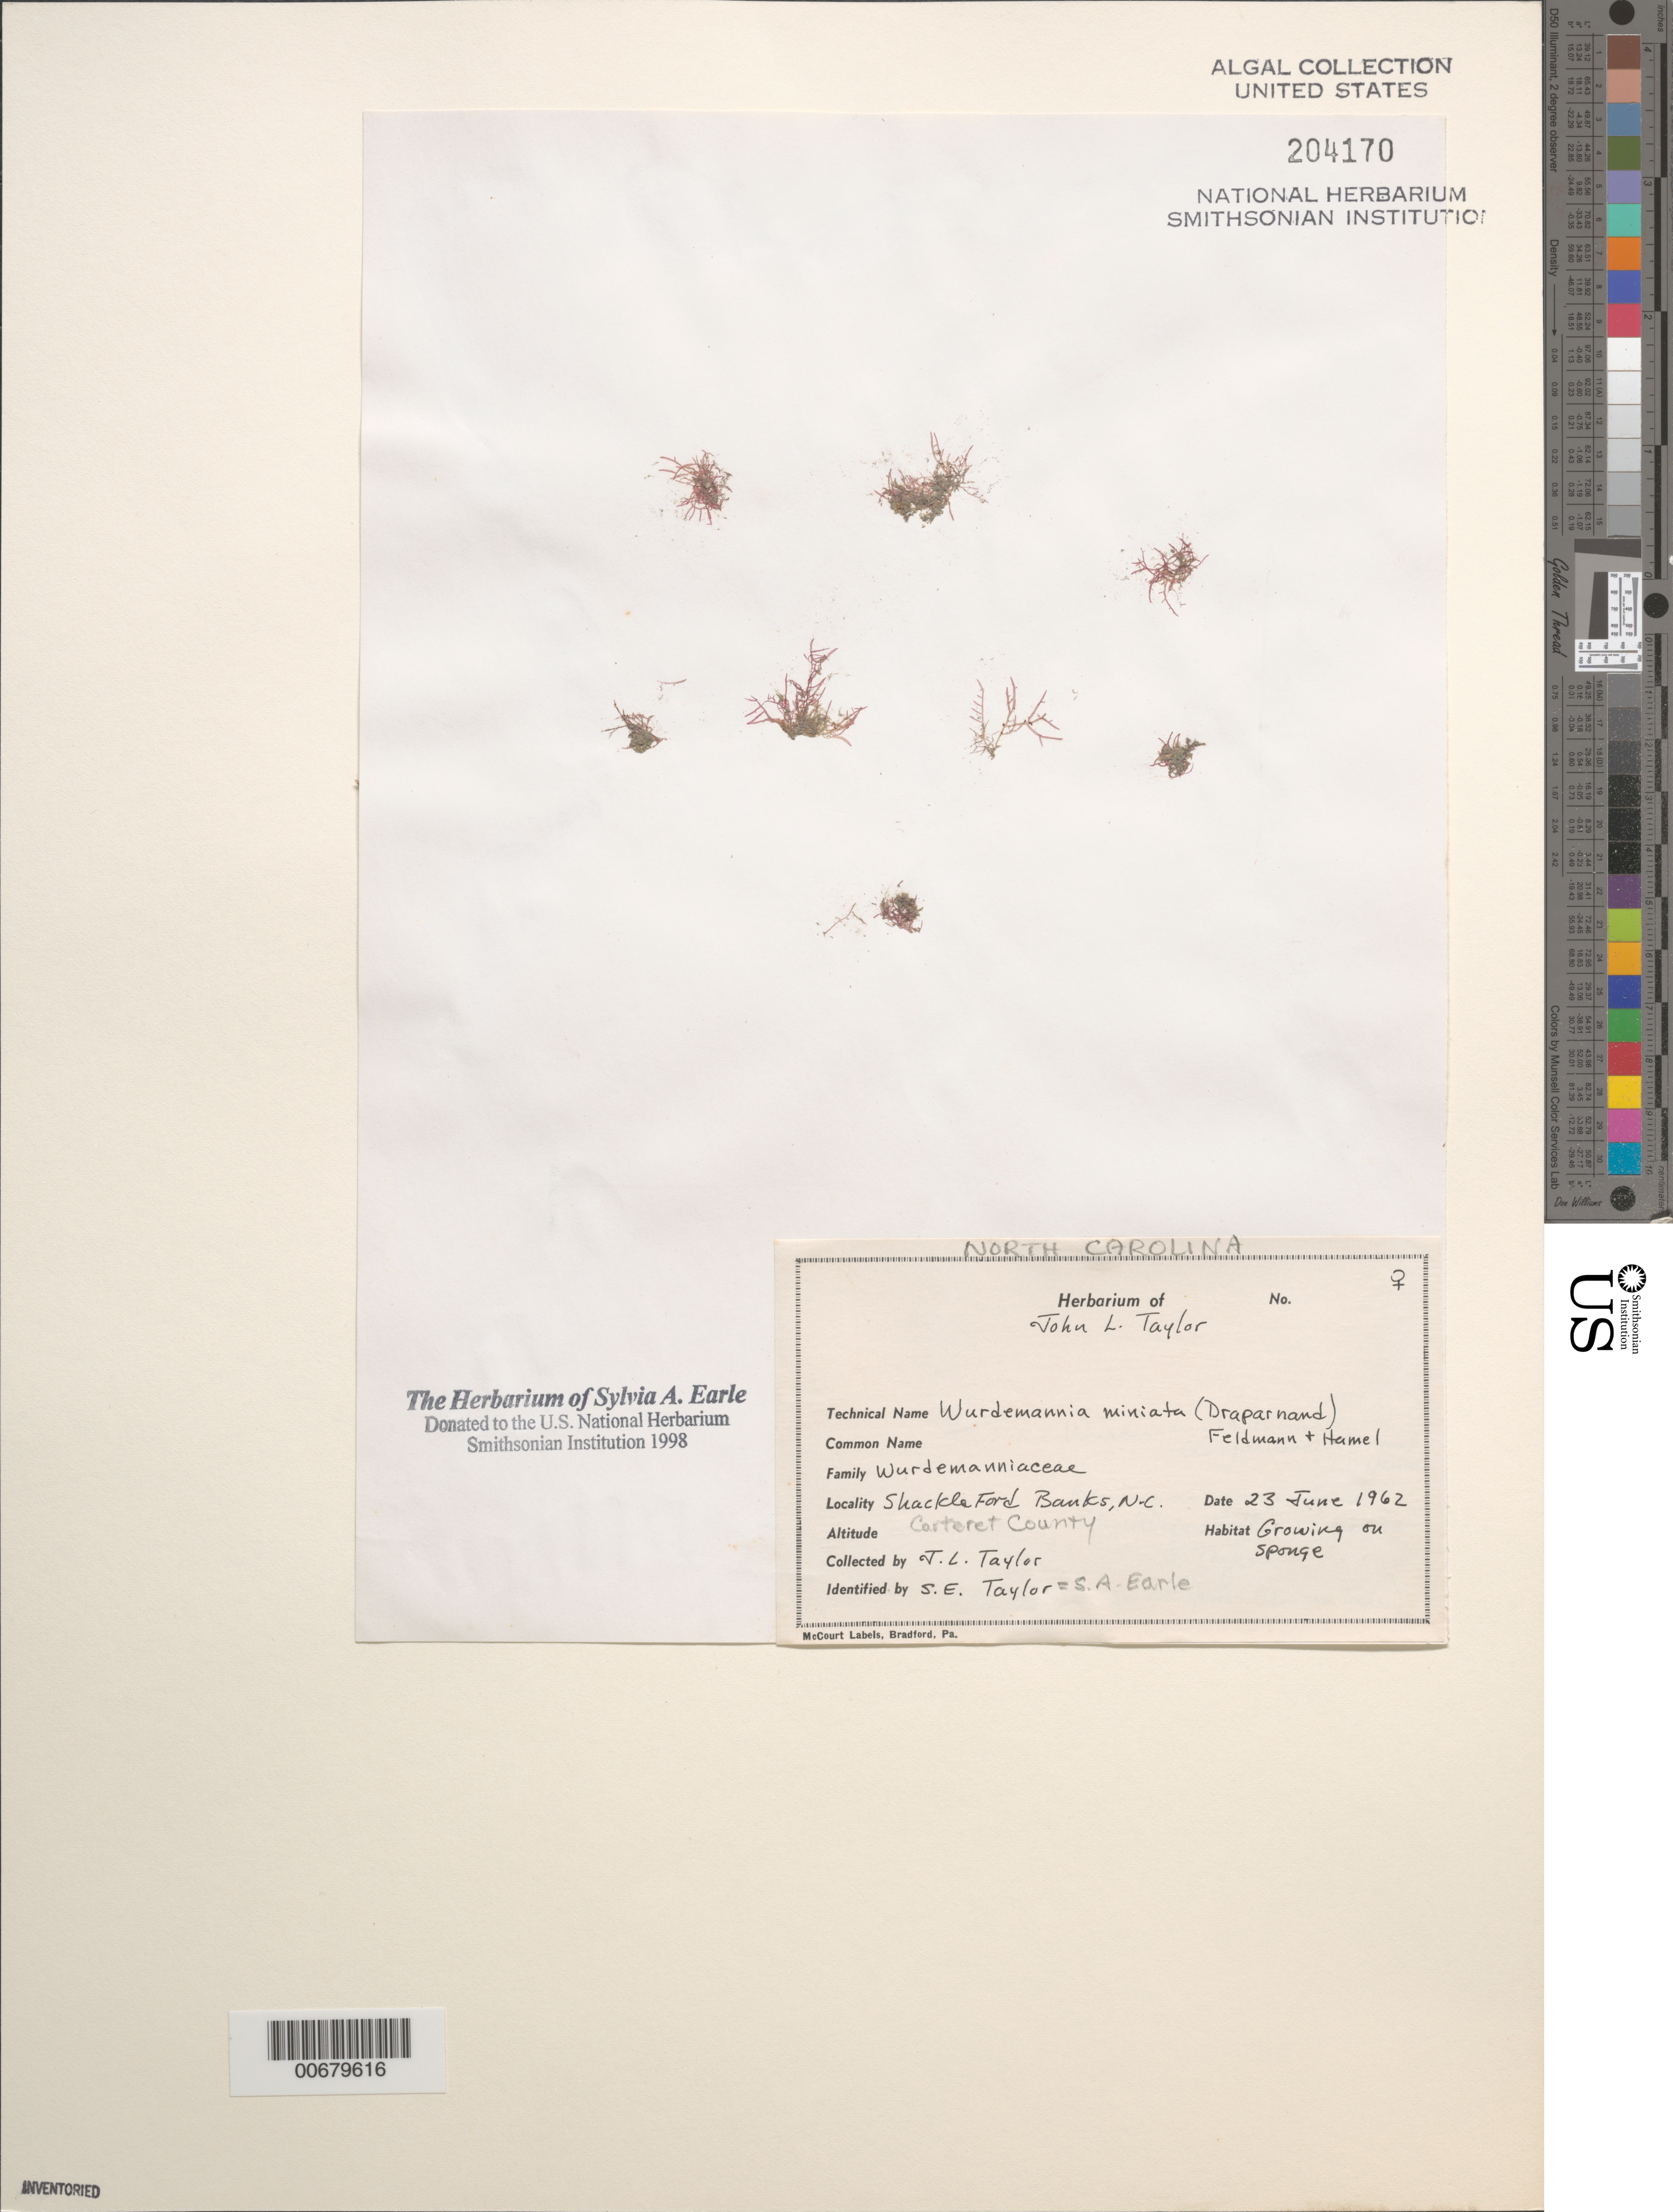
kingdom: Plantae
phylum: Rhodophyta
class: Florideophyceae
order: Gigartinales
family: Solieriaceae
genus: Wurdemannia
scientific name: Wurdemannia miniata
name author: (Spreng.) Feldmann & G. Hamel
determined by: Earle, S. A.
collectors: J. L. Taylor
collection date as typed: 23 Jun 1962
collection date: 1962-06-23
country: United States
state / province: North Carolina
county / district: Carteret County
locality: Shackleford Banks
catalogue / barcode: US 204170